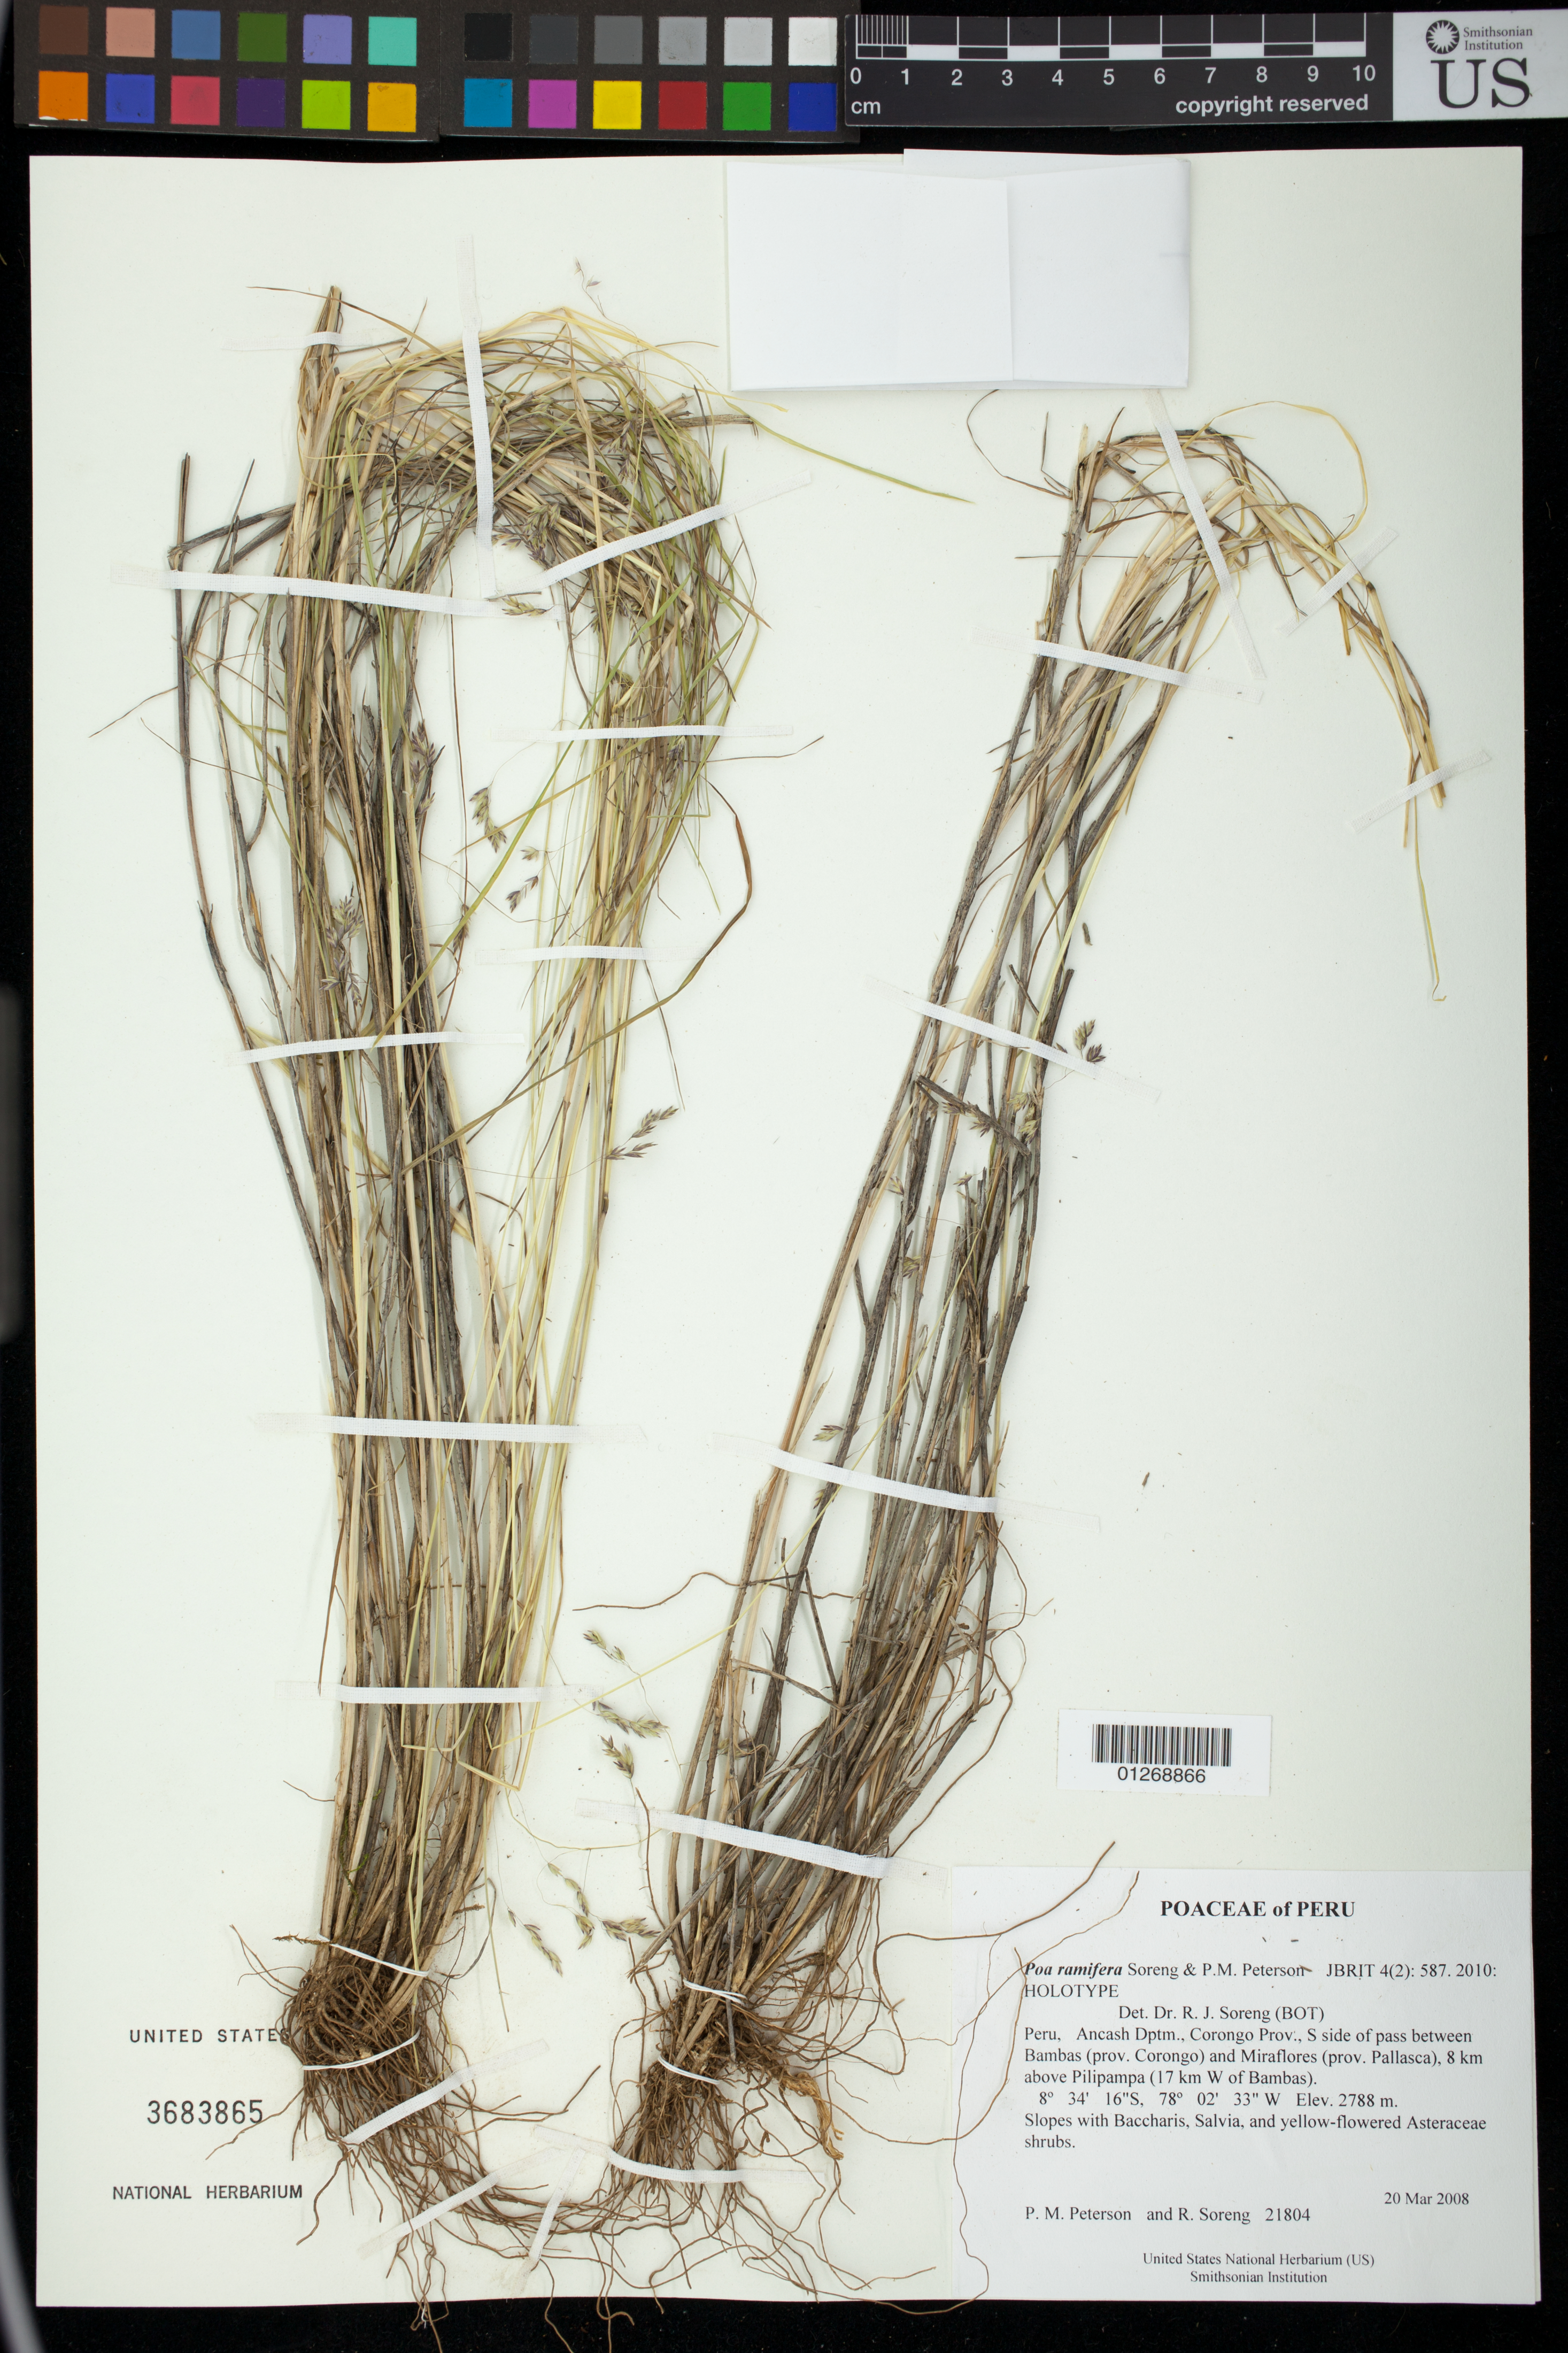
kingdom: Plantae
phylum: Tracheophyta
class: Liliopsida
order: Poales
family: Poaceae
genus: Poa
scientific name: Poa ramifera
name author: Soreng & P.M. Peterson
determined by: Soreng, Robert J., Research Associate (BOT), Smithsonian Institution - National Museum of Natural History (UNITED STATES)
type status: Holotype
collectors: P. M. Peterson & R. J. Soreng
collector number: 21804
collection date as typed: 20 Mar 2008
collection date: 2008-03-20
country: Peru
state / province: Ancash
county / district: Corongo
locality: S side of pass between Bambas (prov. Corongo) and Miraflores (prov. Pallasca), 8 km above Pilipampa (17 km W of Bambas)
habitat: Slopes with Baccharis, Salvia, and yellow-flowered Asteraceae shrubs.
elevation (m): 2788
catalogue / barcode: US 3683865